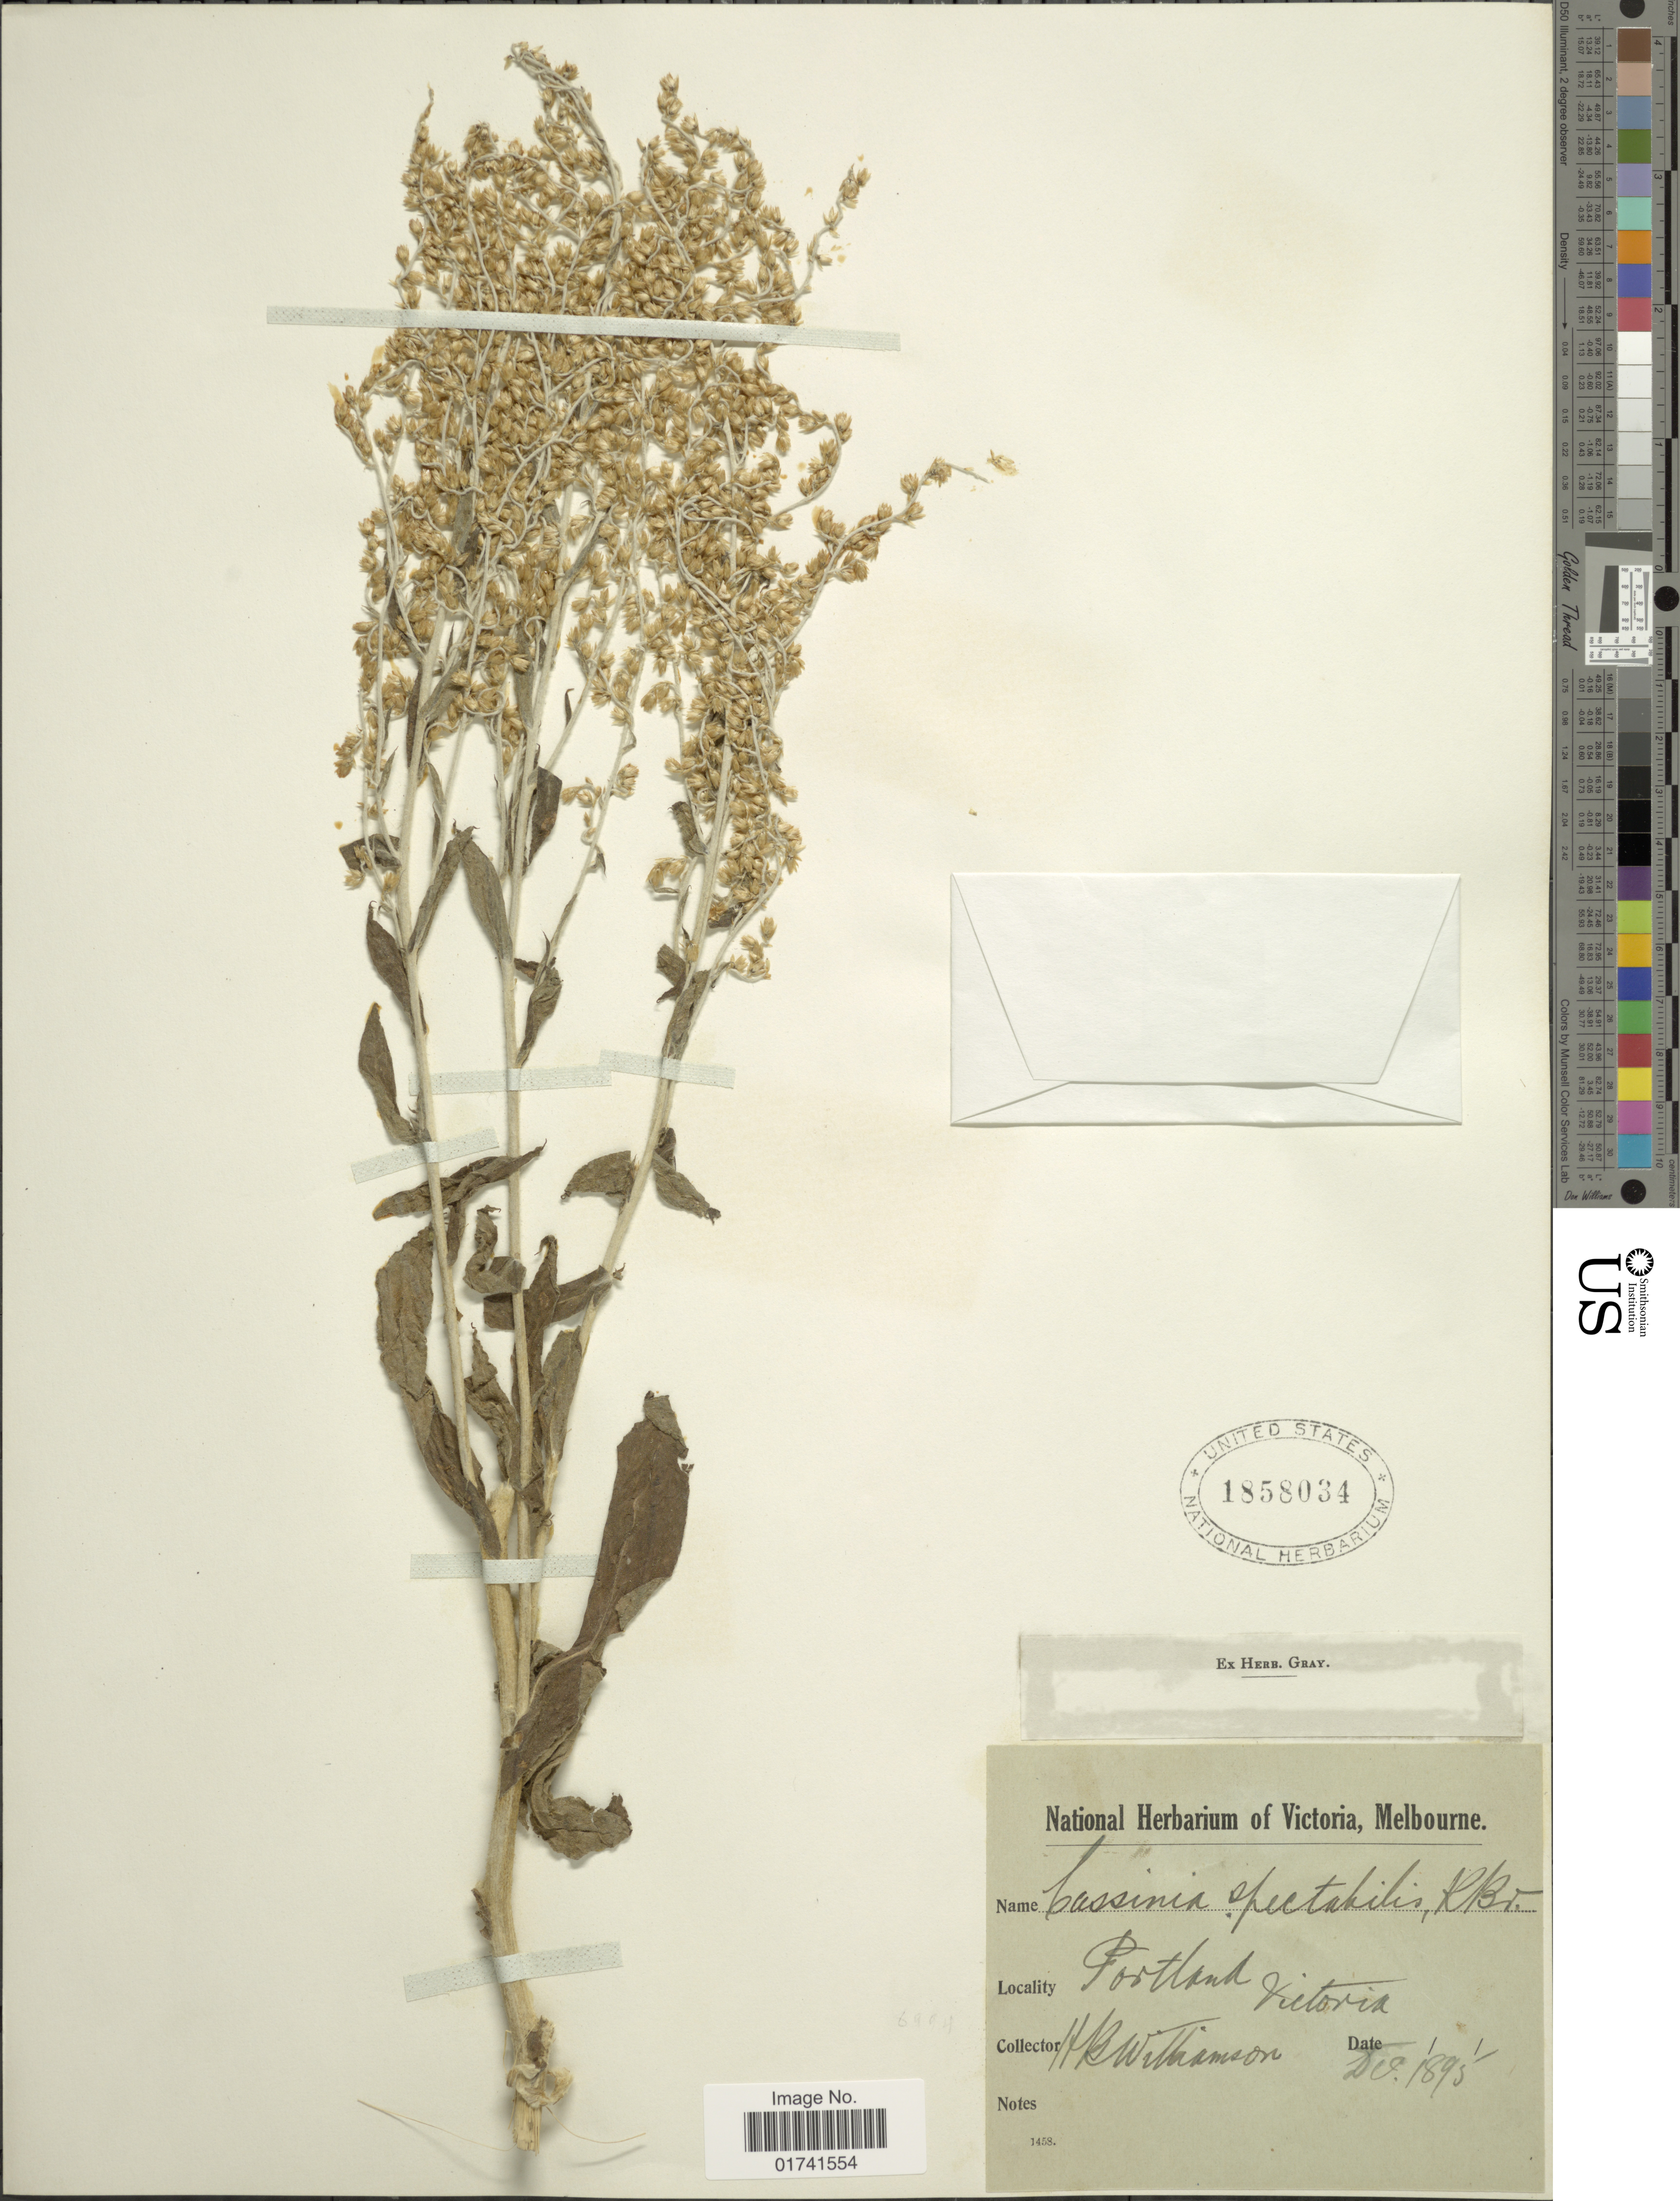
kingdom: Plantae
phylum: Tracheophyta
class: Magnoliopsida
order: Asterales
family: Asteraceae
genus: Apalochlamys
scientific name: Apalochlamys spectabilis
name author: (Labill.) Steud.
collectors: H. Williamson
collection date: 1895-12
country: Australia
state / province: Victoria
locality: Portland, Victoria.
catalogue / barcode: US 1858034